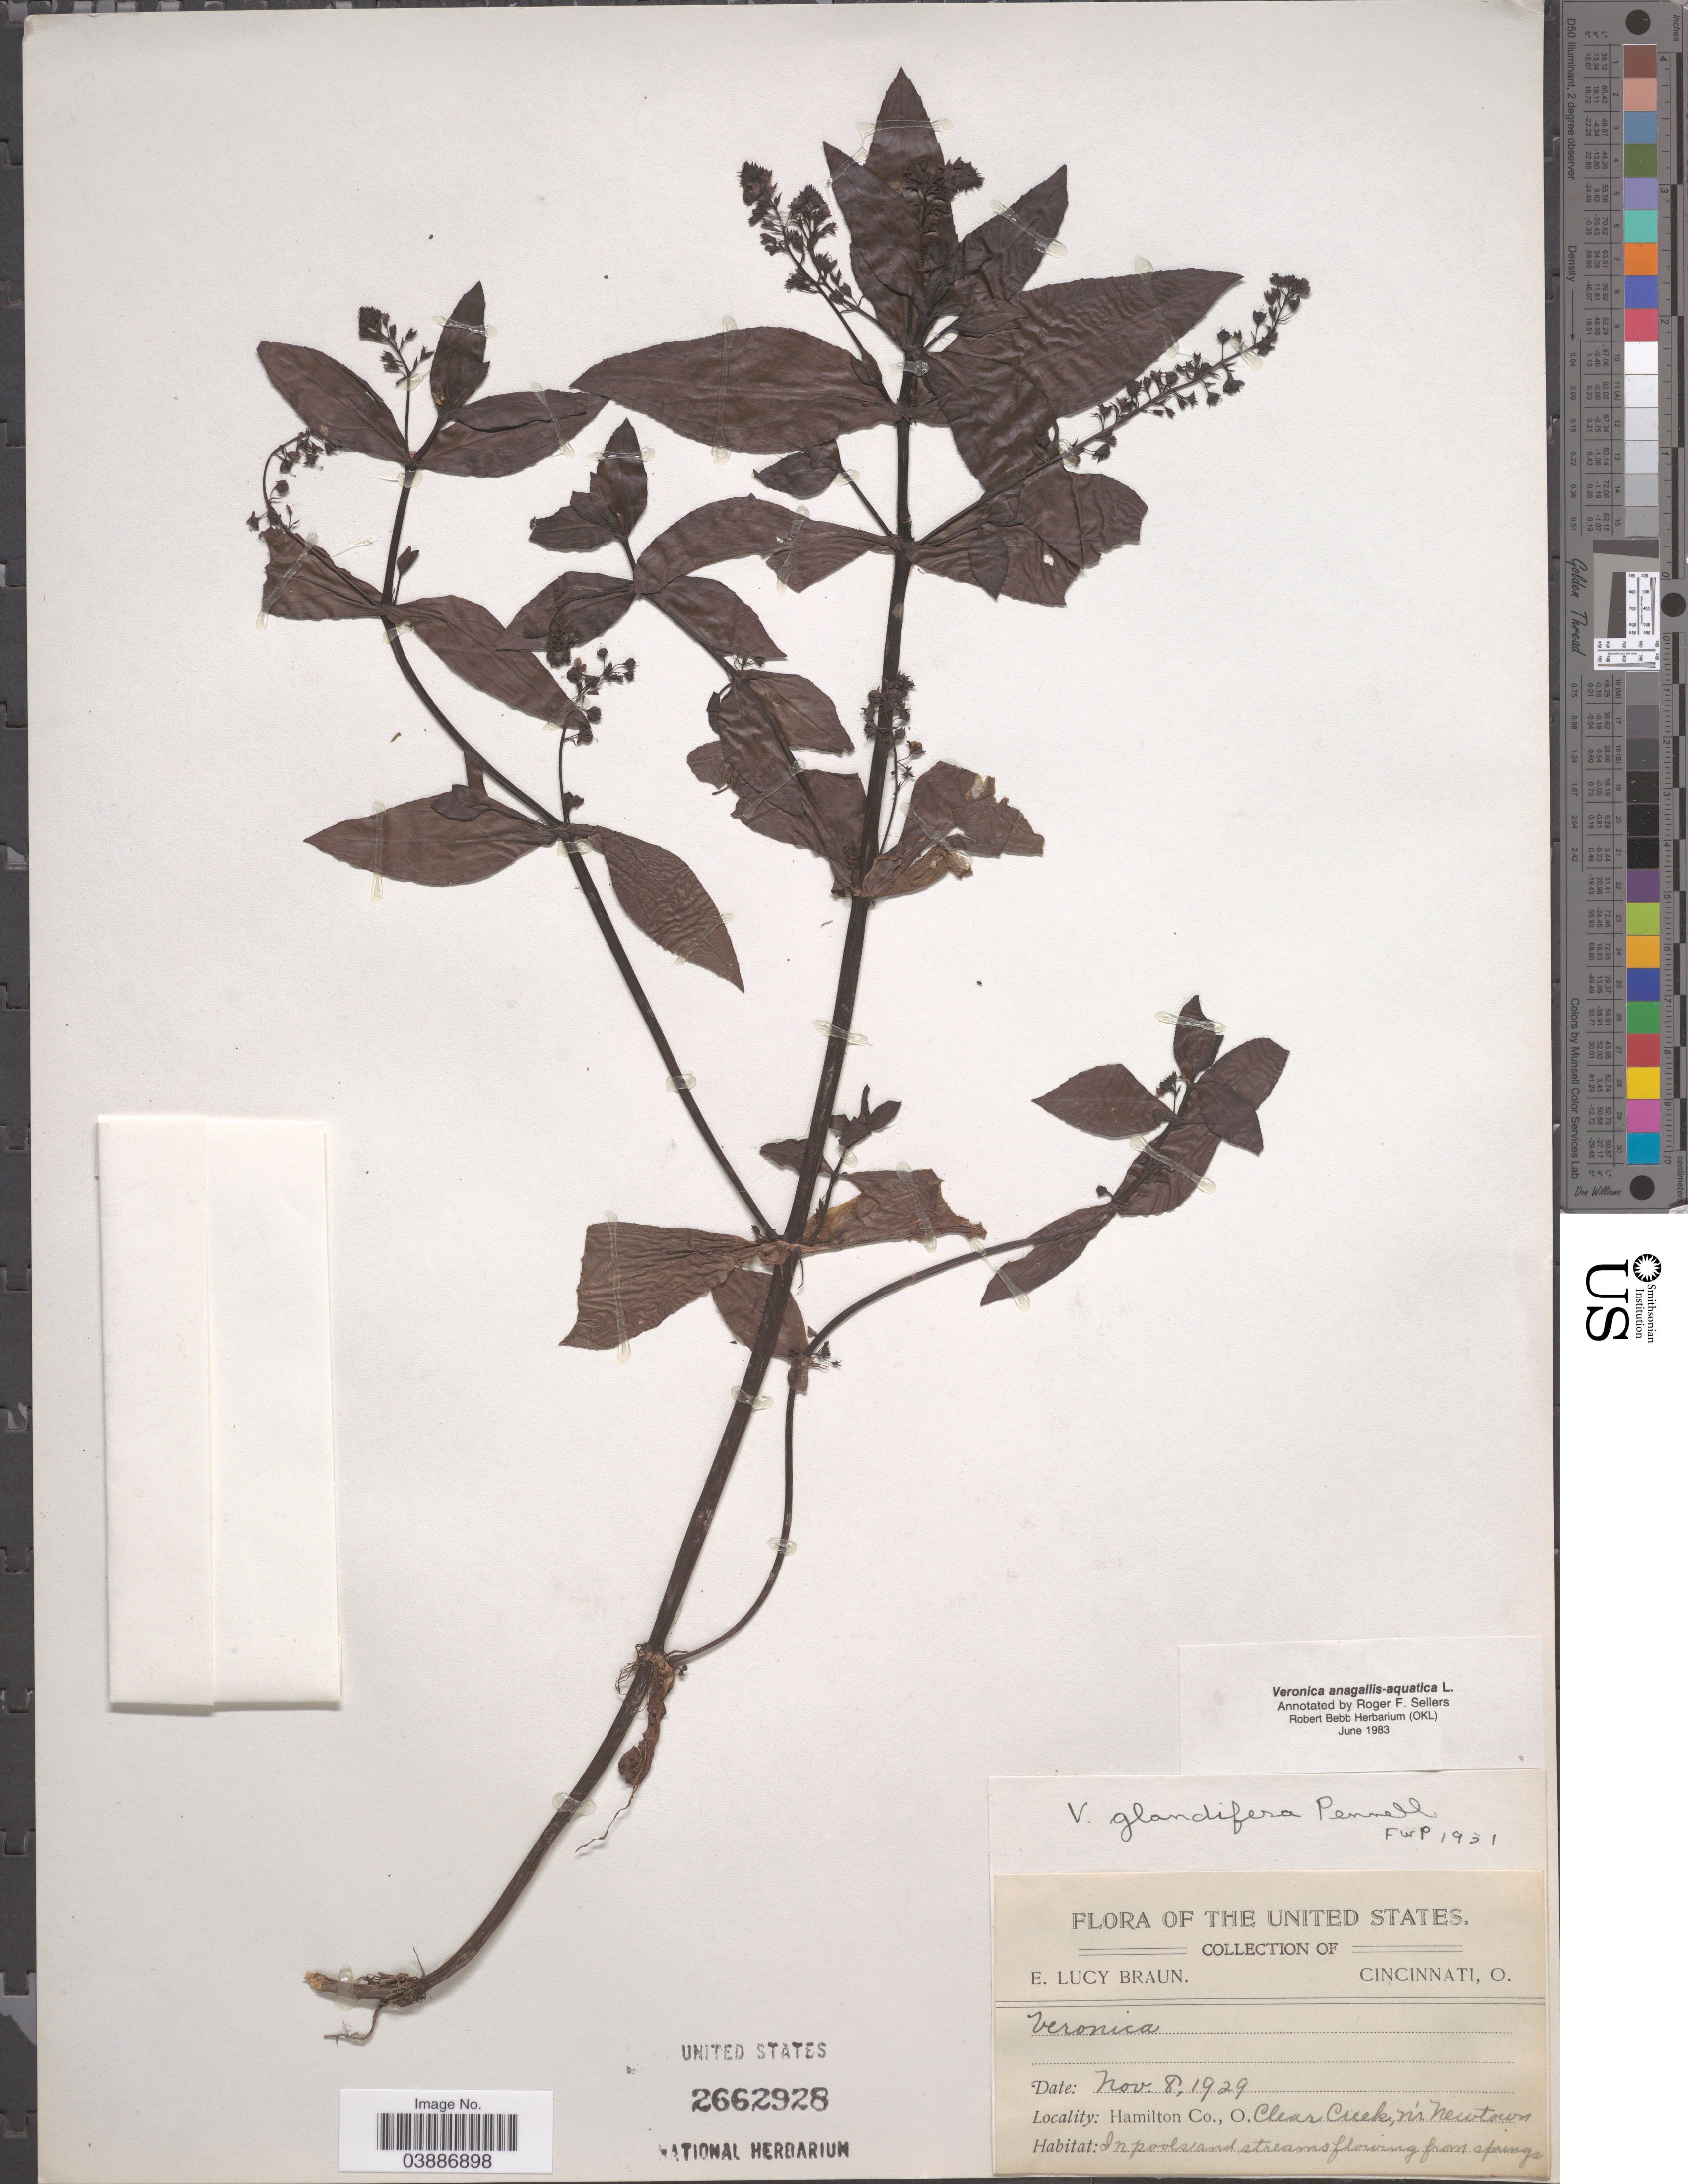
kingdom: Plantae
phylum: Tracheophyta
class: Magnoliopsida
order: Lamiales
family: Plantaginaceae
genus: Veronica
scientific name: Veronica anagallis-aquatica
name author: L.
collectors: E. L. Braun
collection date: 1929-11-08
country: United States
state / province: Ohio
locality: Hamilton Co., Clear Creek, nr Newtown.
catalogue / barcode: US 2662928